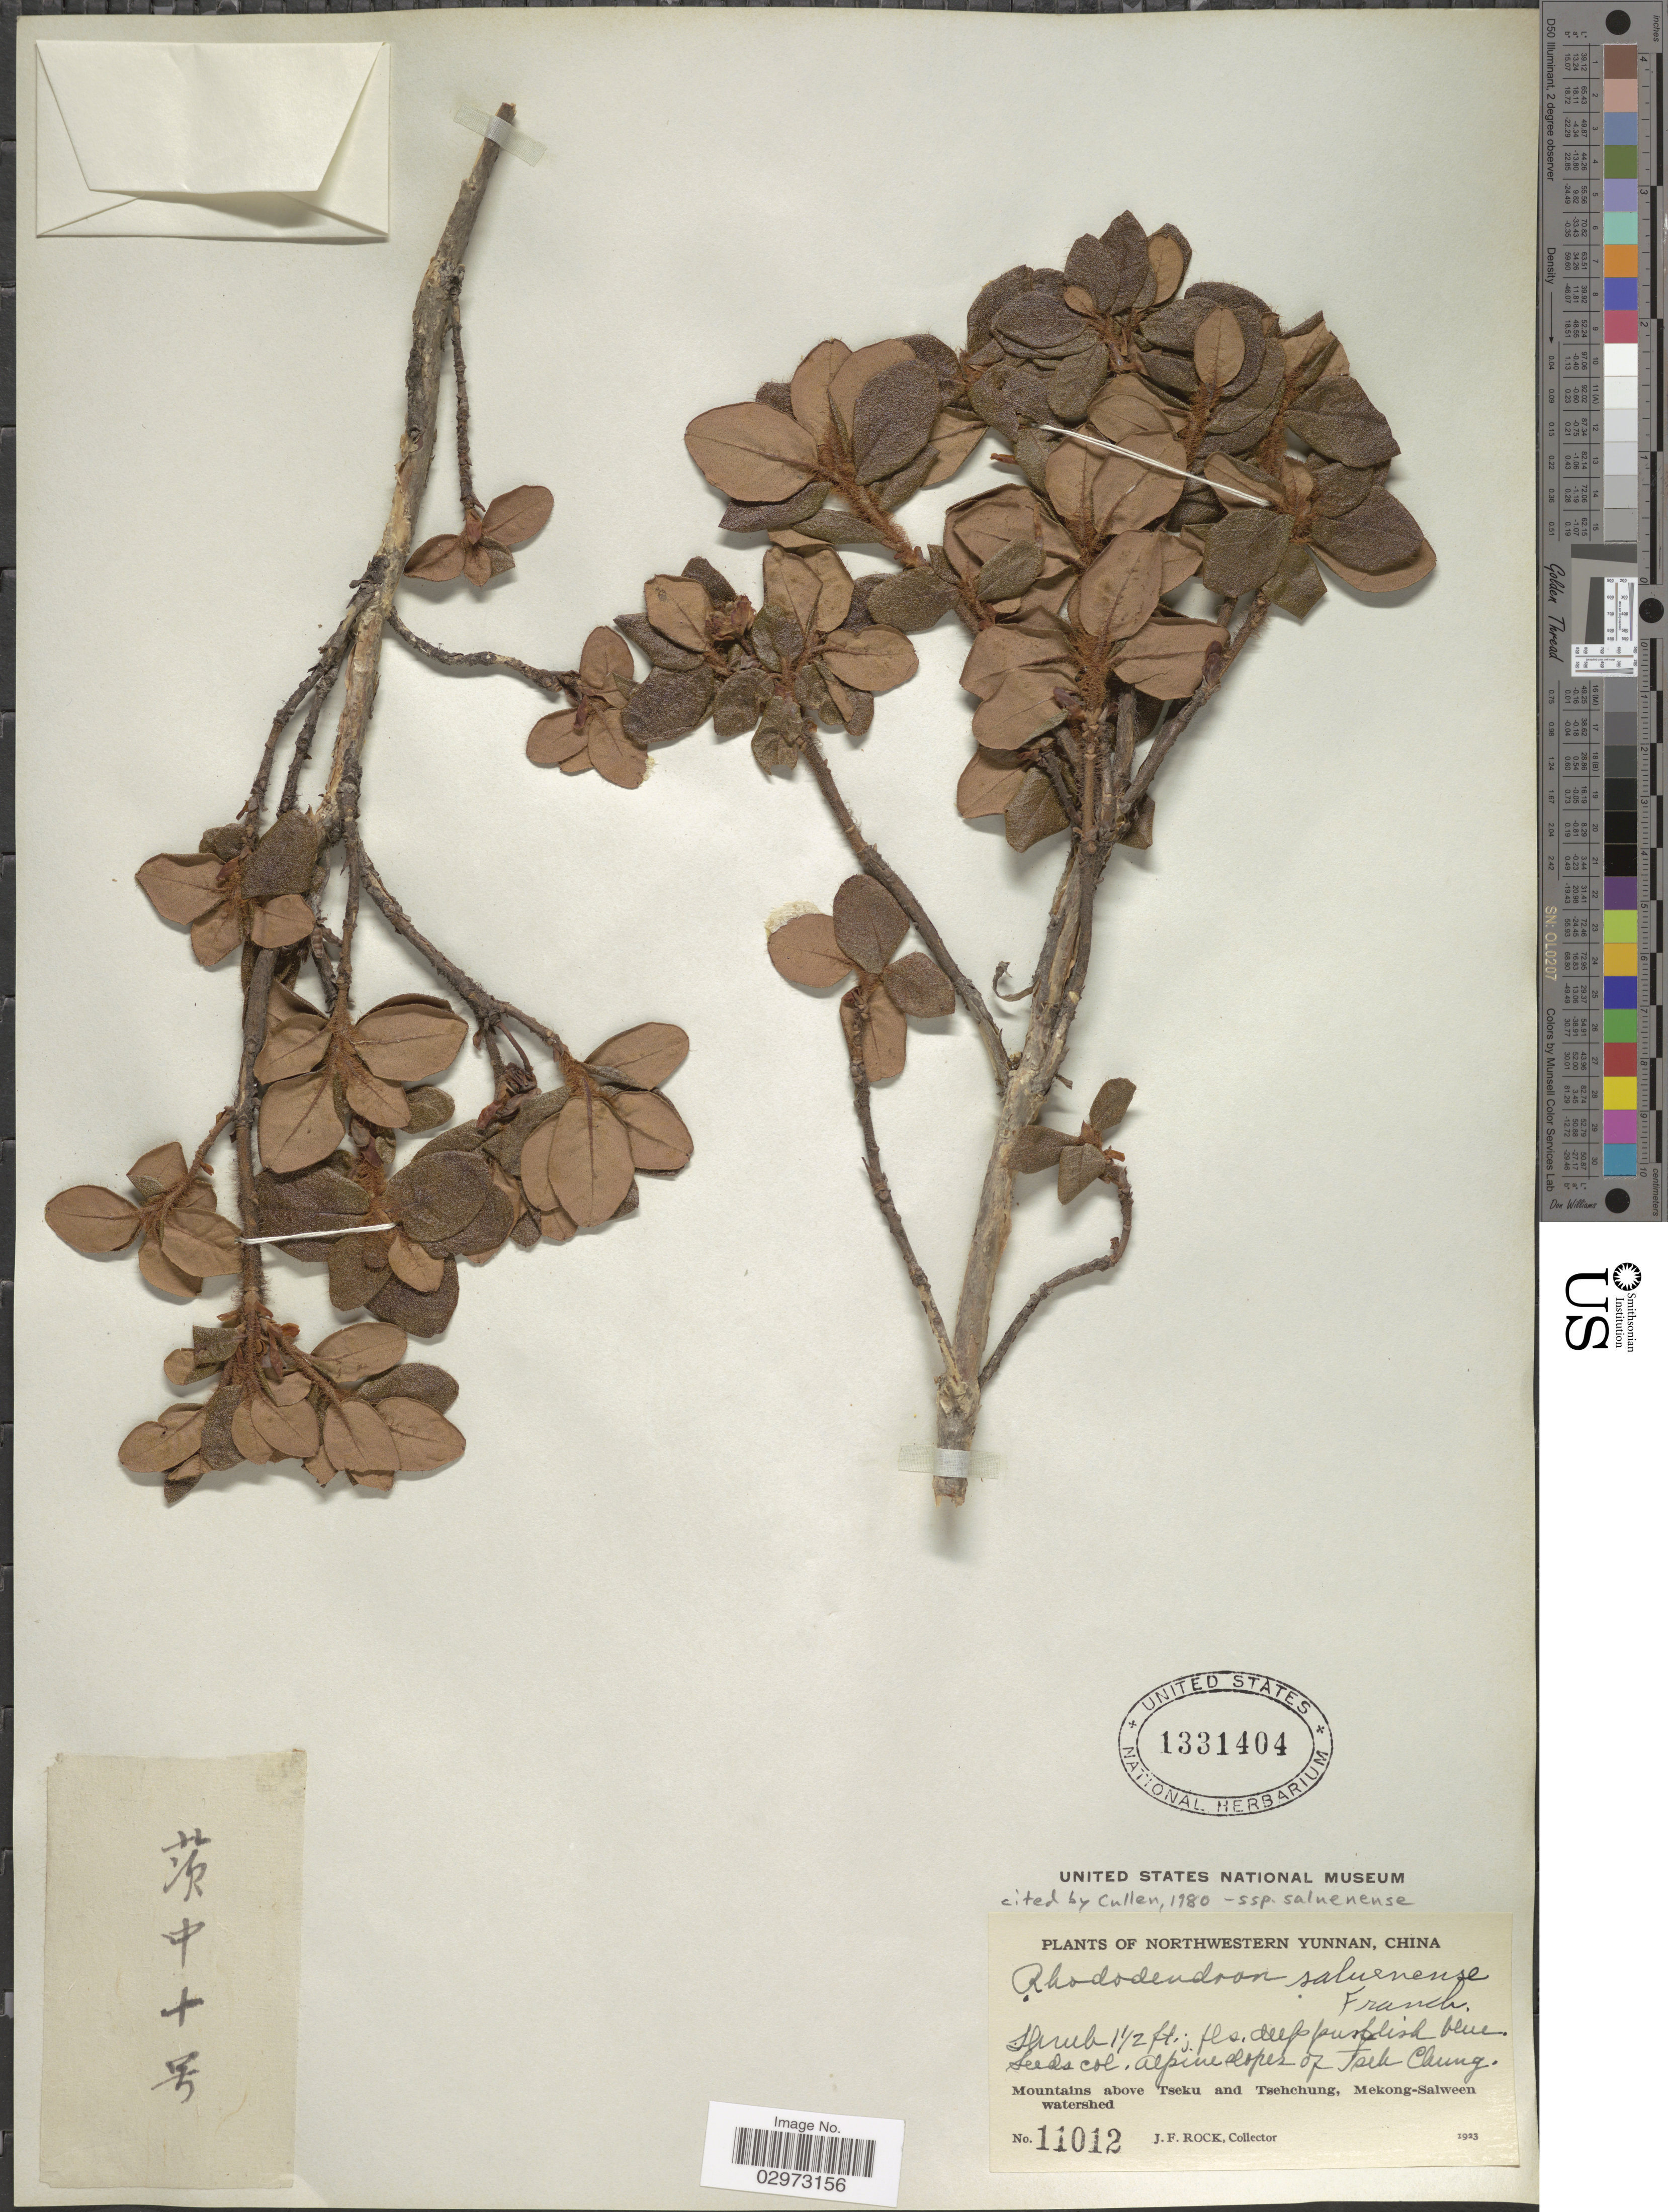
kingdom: Plantae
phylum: Tracheophyta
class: Magnoliopsida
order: Ericales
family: Ericaceae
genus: Rhododendron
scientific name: Rhododendron saluenense subsp. saluenense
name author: Franch.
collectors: J. Rock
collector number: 11012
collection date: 1923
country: China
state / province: Yunnan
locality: Northwestern Yunnan. Alpine slopes of Tseh Chung. Mountains above Tseku and Tsehchung, Mekong-Salween watershed.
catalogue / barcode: US 1331404